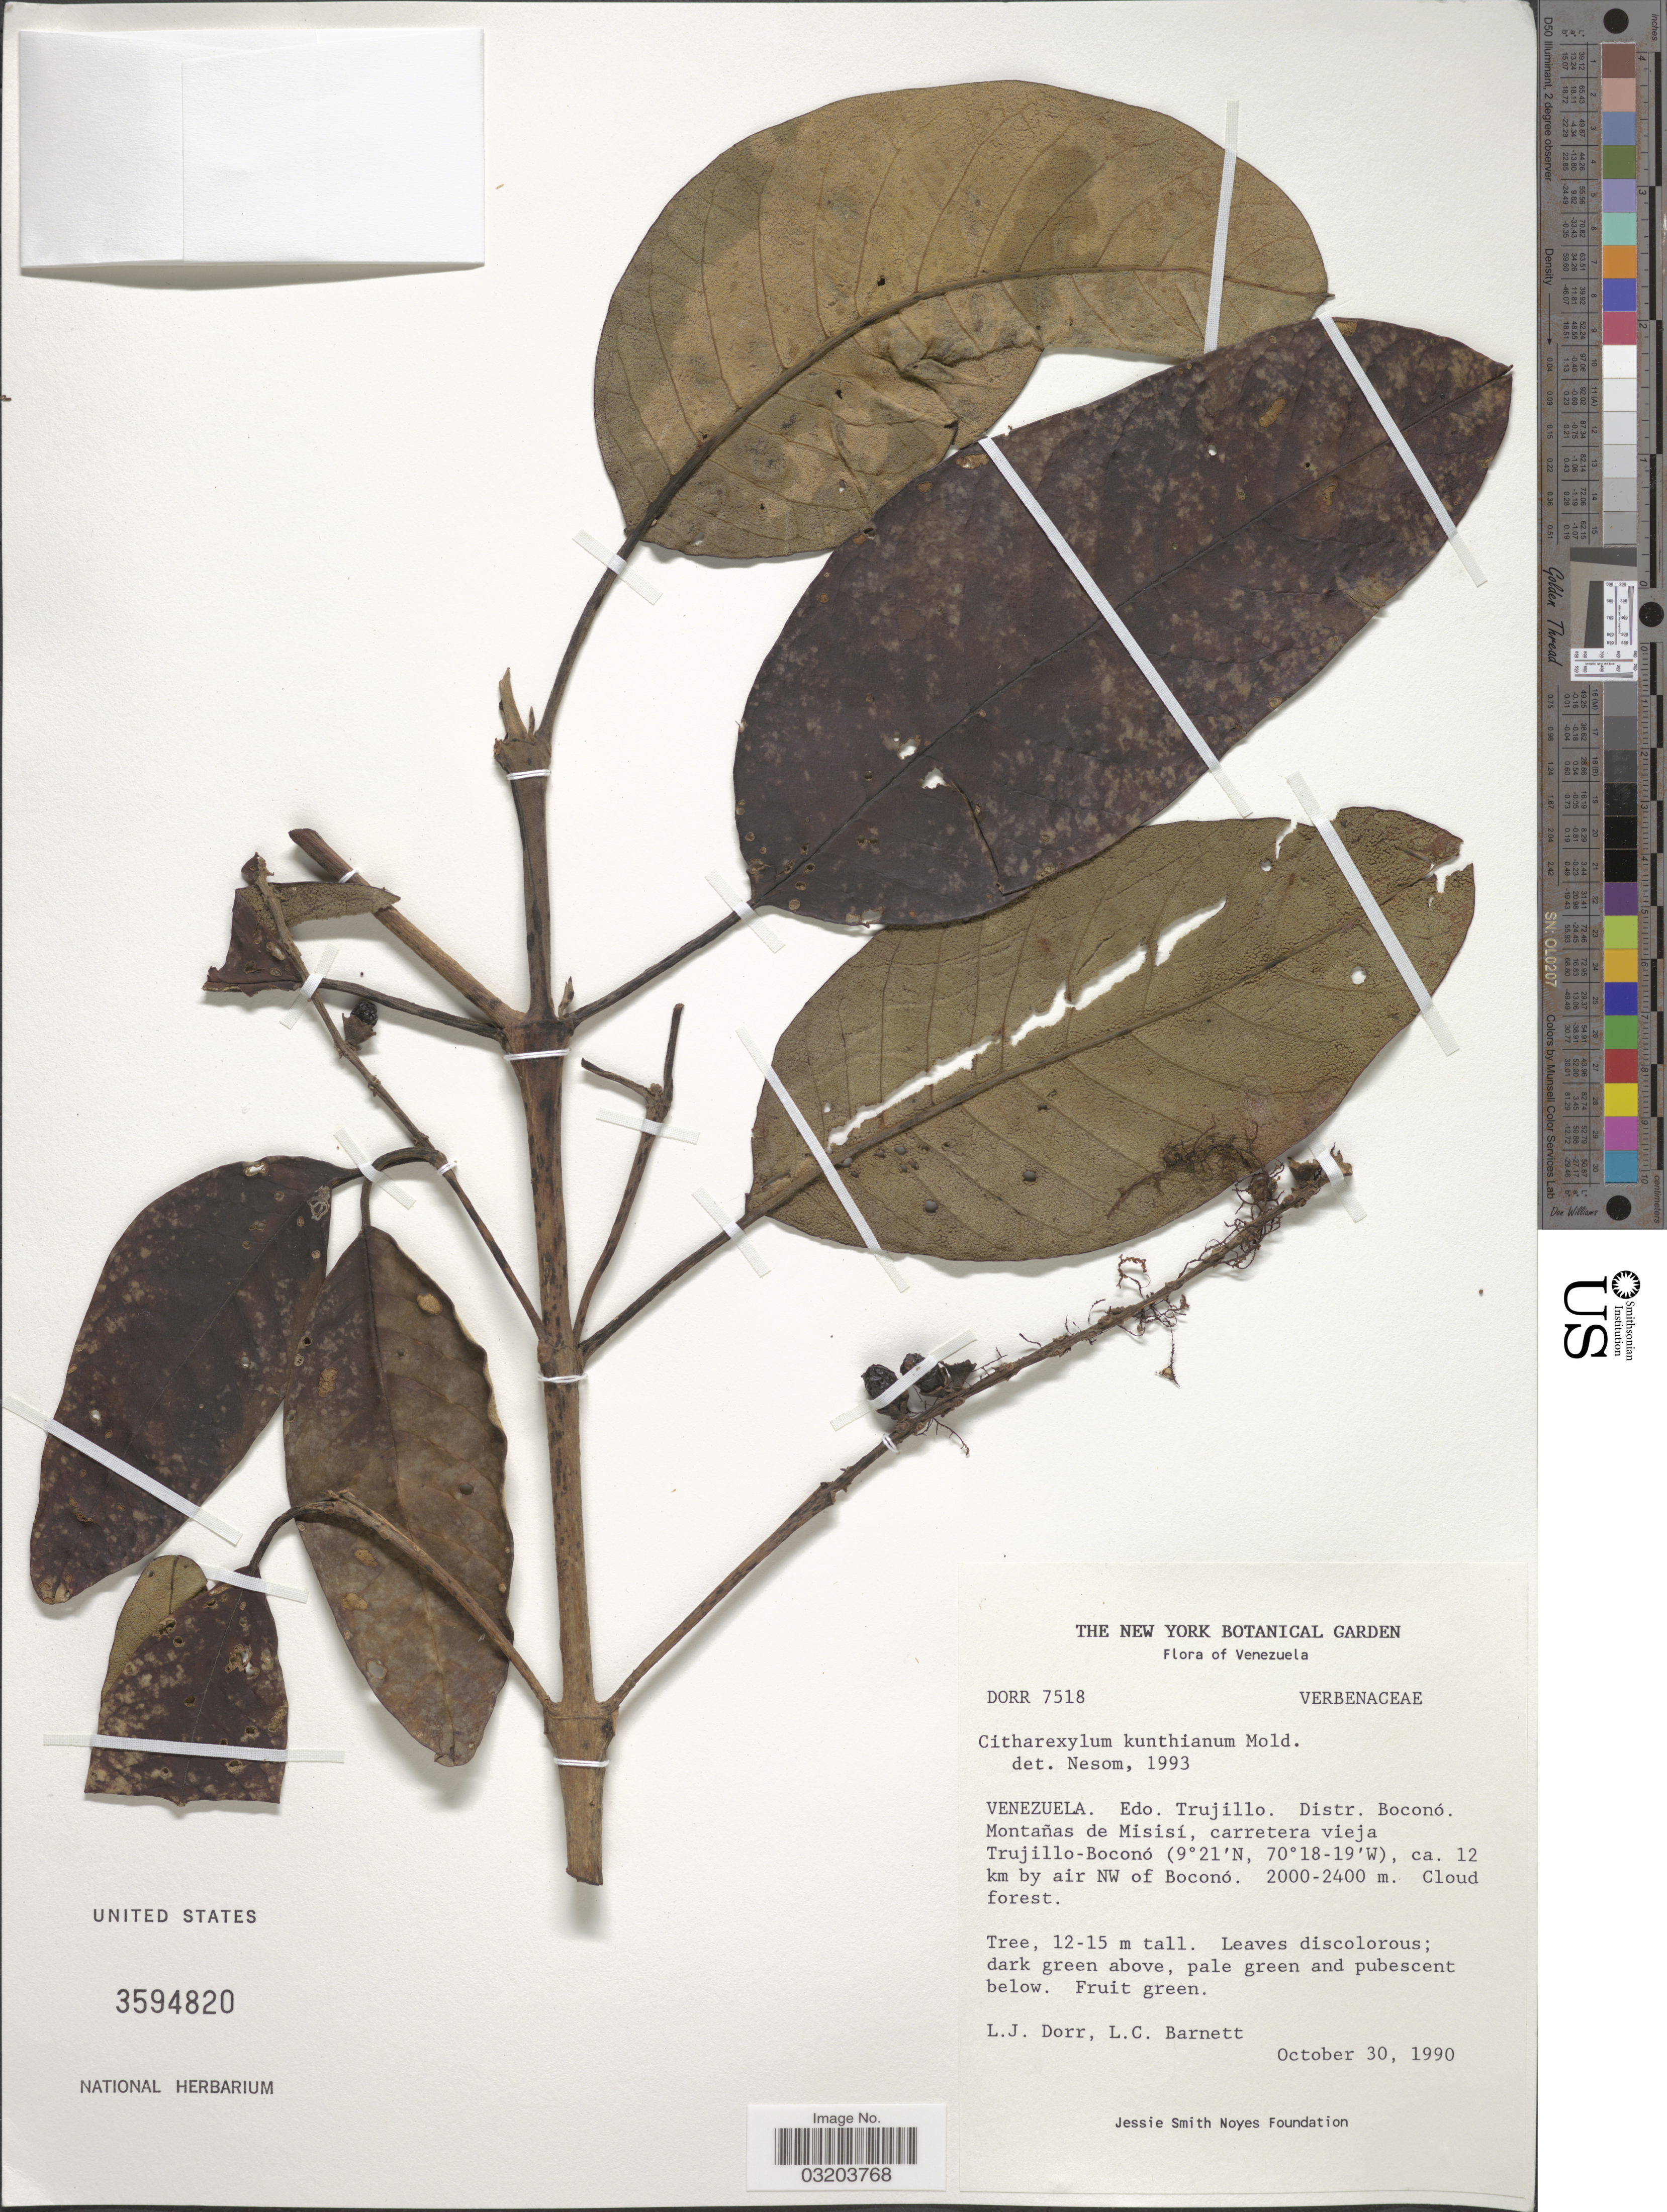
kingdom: Plantae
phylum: Tracheophyta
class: Magnoliopsida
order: Lamiales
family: Verbenaceae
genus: Citharexylum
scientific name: Citharexylum sp.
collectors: L. J. Dorr & L. C. Barnett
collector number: DORR 7518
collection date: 1990-10-30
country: Venezuela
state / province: Trujillo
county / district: Boconó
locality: Montañas de Misisí, carretera vieja Trujillo-Boconó, ca. 12 km by air NW of Boconó.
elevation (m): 2000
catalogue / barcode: US 3594820